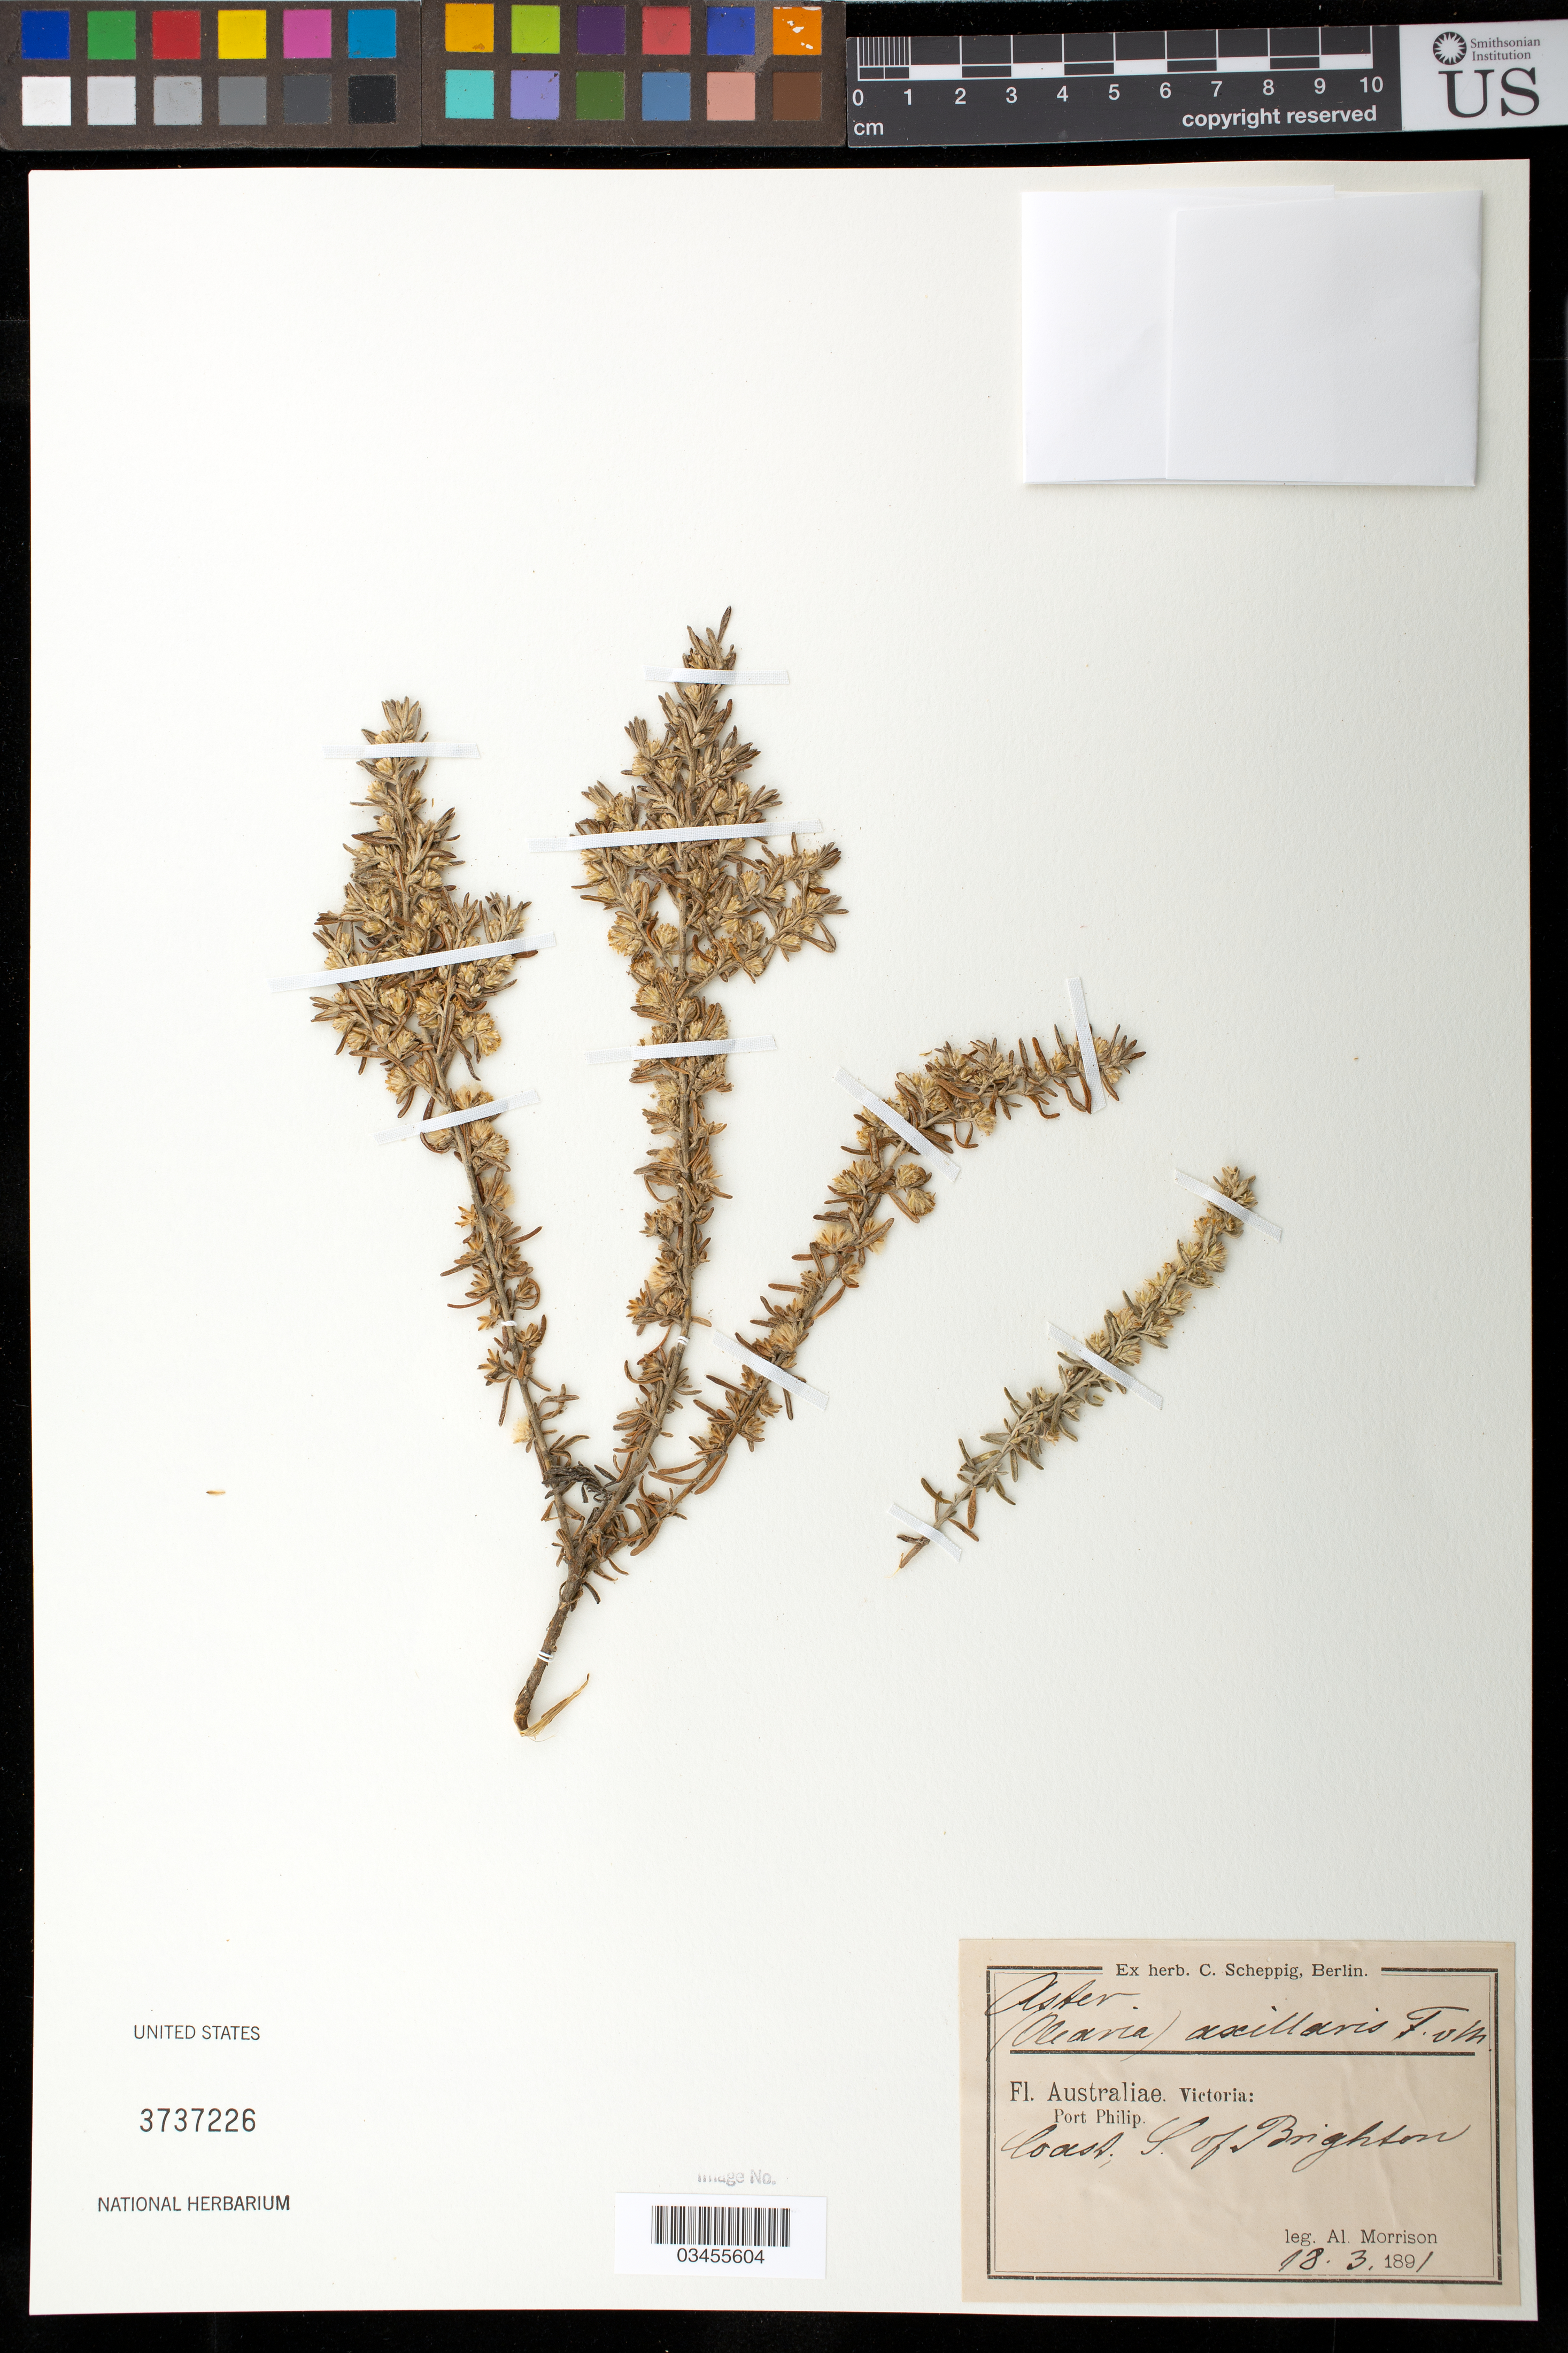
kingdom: Plantae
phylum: Tracheophyta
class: Magnoliopsida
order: Asterales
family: Asteraceae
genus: Aster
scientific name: Aster axillaris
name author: F. Muell.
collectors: A. Morrison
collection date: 1891-03-18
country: Australia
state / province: Victoria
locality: Port Philip, south of Brighton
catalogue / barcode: US 3737226